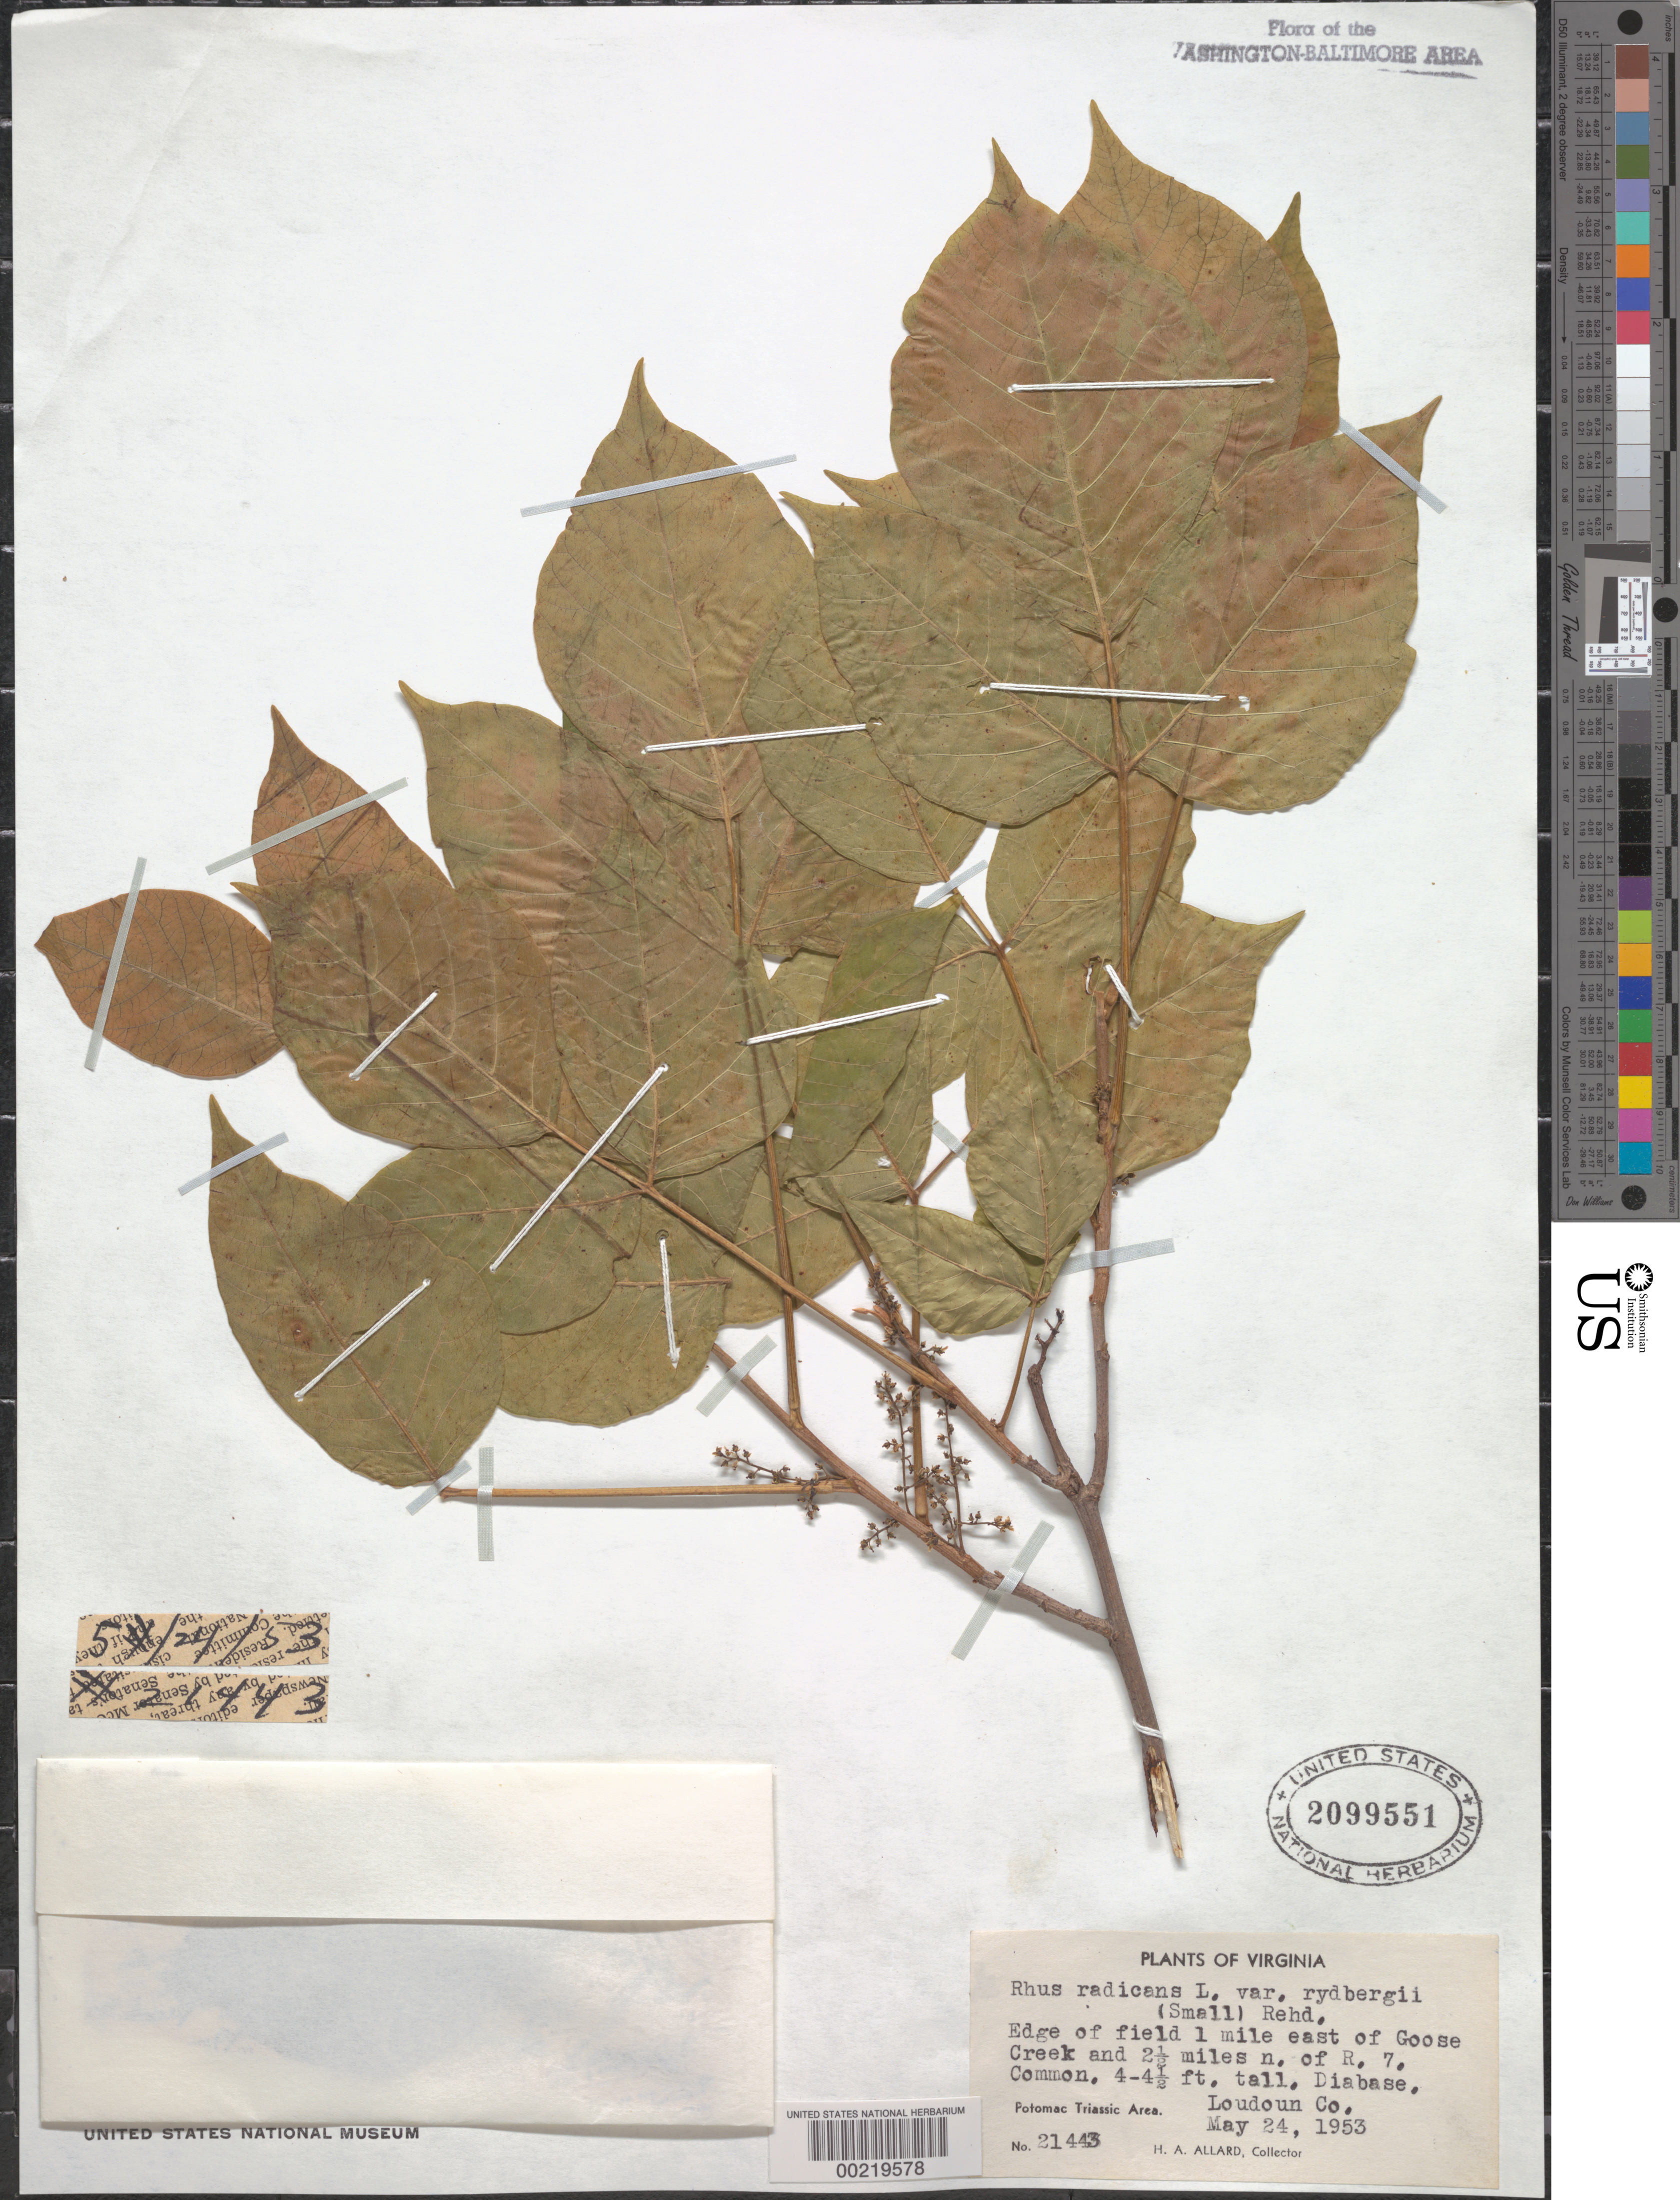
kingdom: Plantae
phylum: Tracheophyta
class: Magnoliopsida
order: Sapindales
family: Anacardiaceae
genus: Toxicodendron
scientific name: Toxicodendron radicans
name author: (L.) Kuntze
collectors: H. A. Allard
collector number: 21443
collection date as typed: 24 May 1953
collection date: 1953-05-24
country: United States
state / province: Virginia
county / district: Loudoun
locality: East of Goose Crdek and north of Route 7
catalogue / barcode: US 2099551